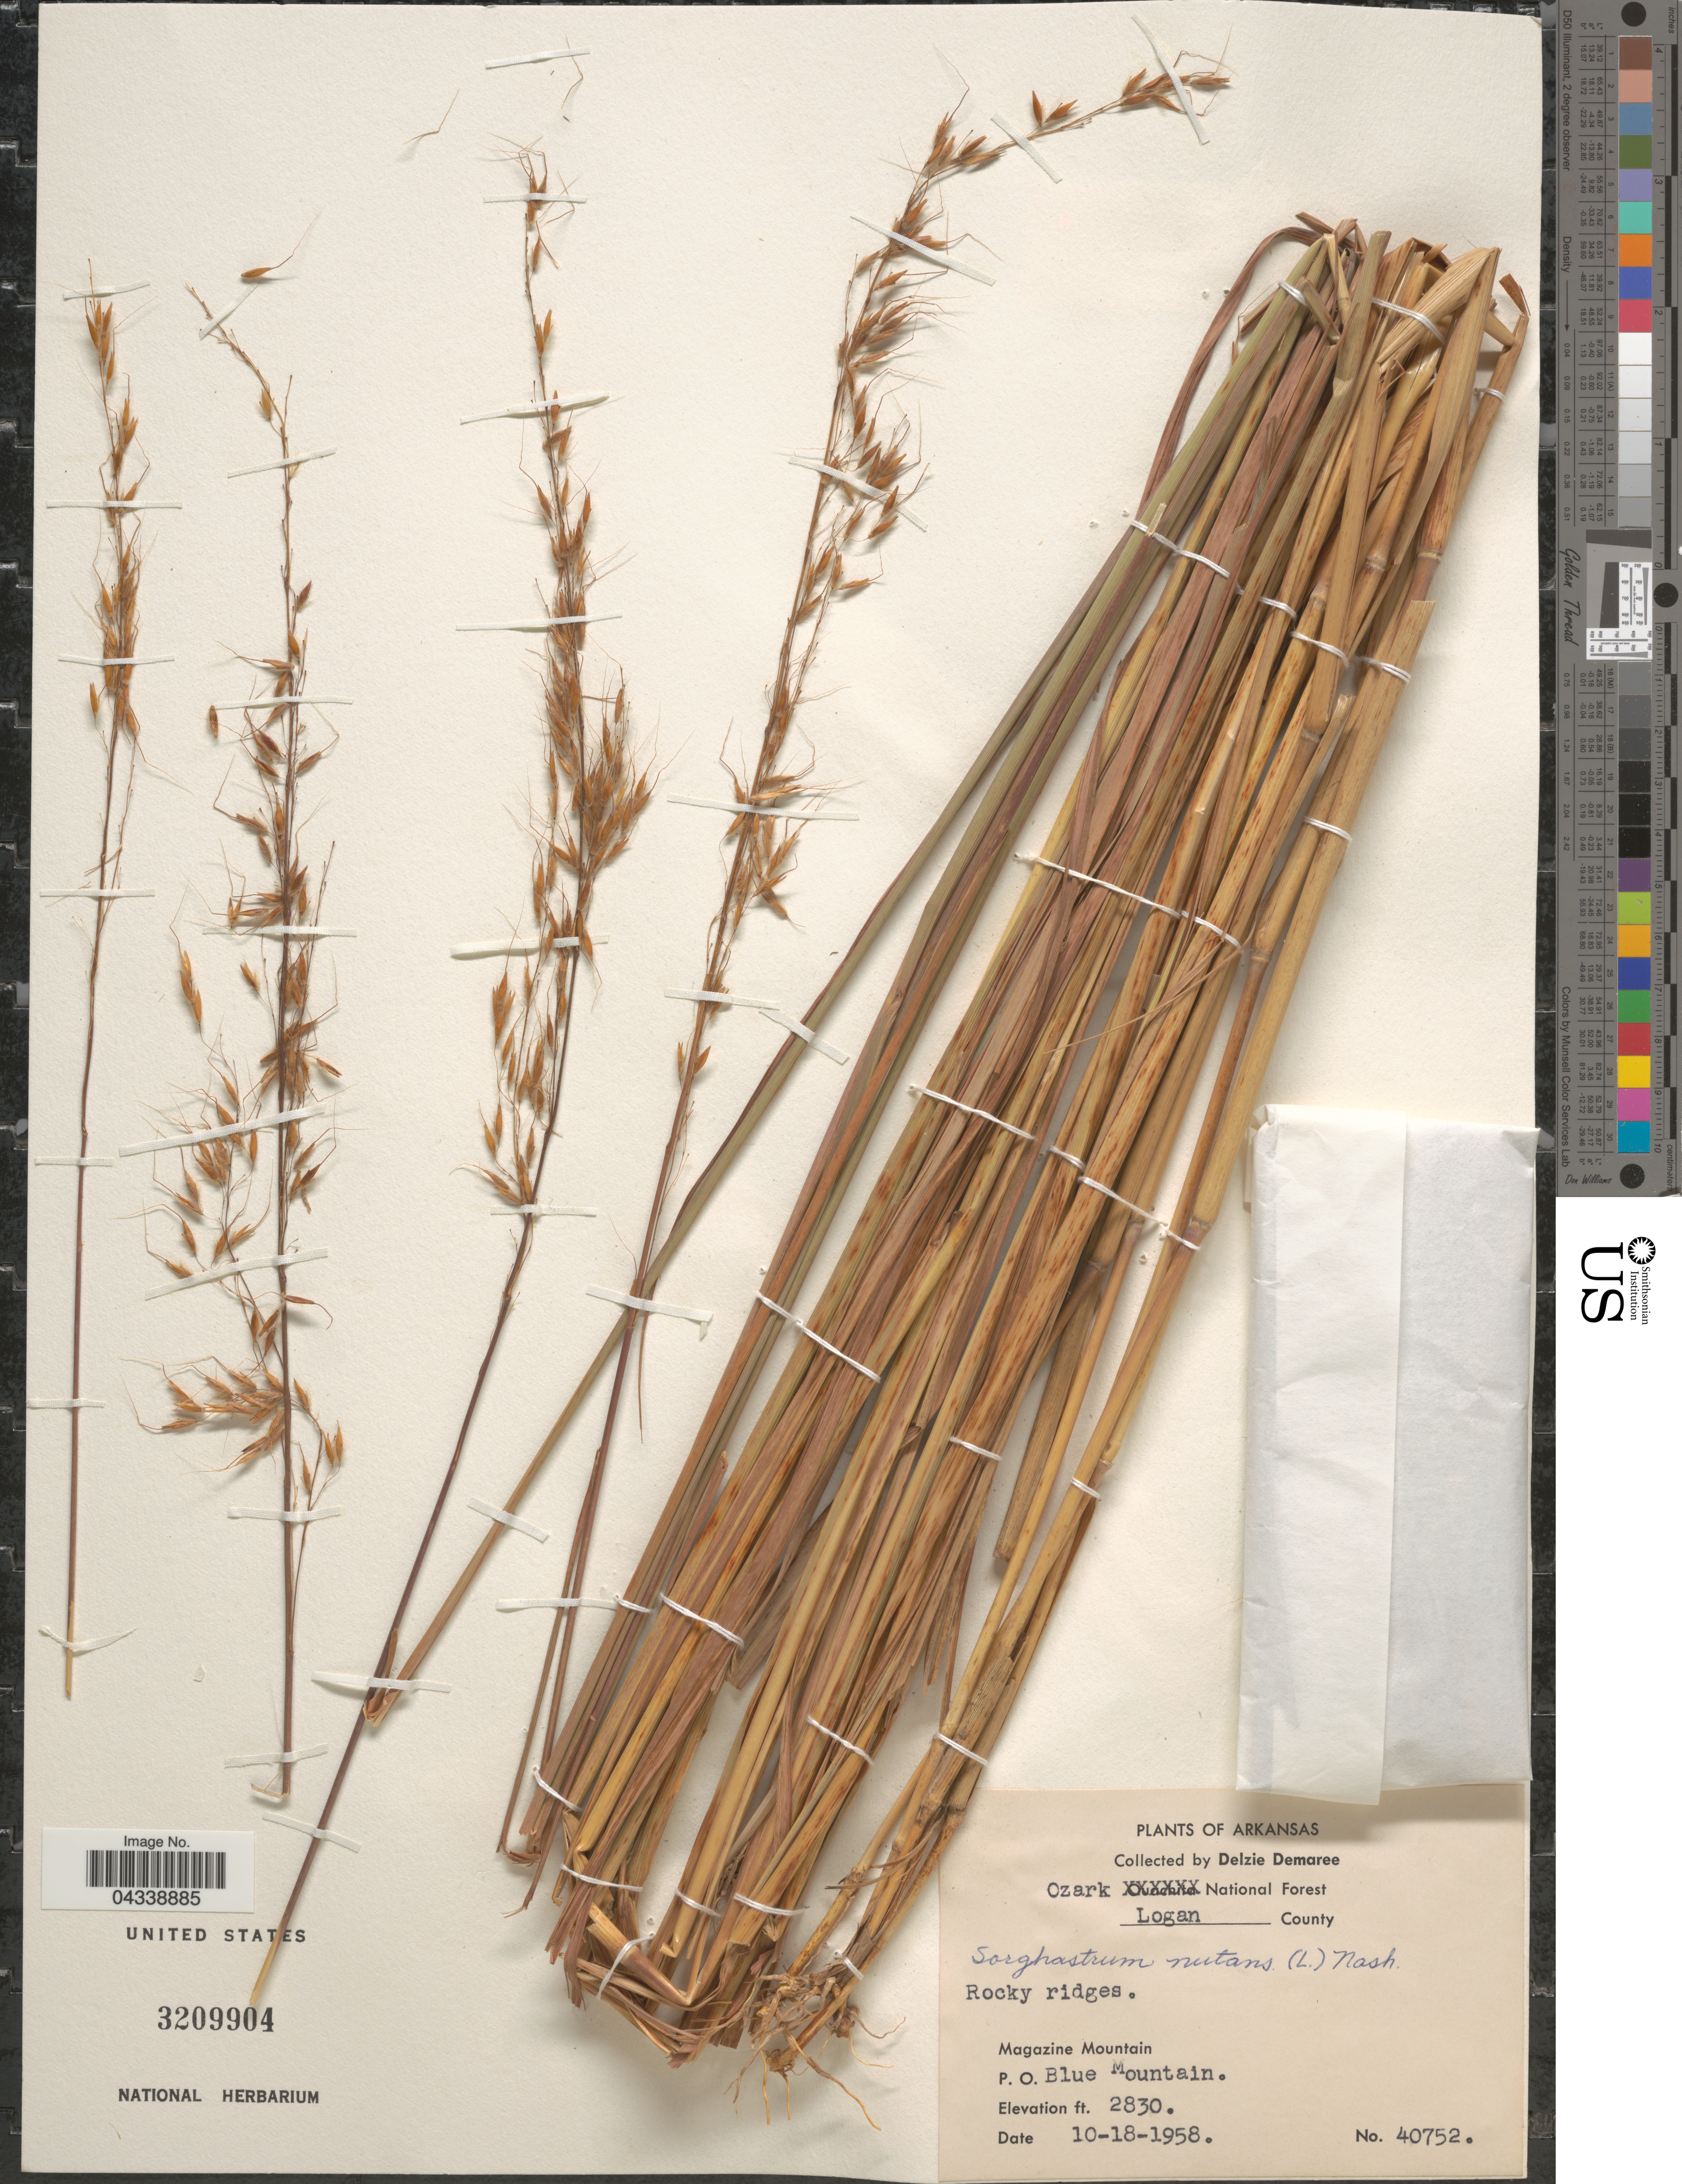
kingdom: Plantae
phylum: Tracheophyta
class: Liliopsida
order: Poales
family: Poaceae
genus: Sorghastrum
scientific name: Sorghastrum nutans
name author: (L.) Nash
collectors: D. Demaree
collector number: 40752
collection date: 1958-10-18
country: United States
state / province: Arkansas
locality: Ozark National Forest. Logan County. Magazine Mountain. P. O. Blue Mountain.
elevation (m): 863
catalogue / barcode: US 3209904